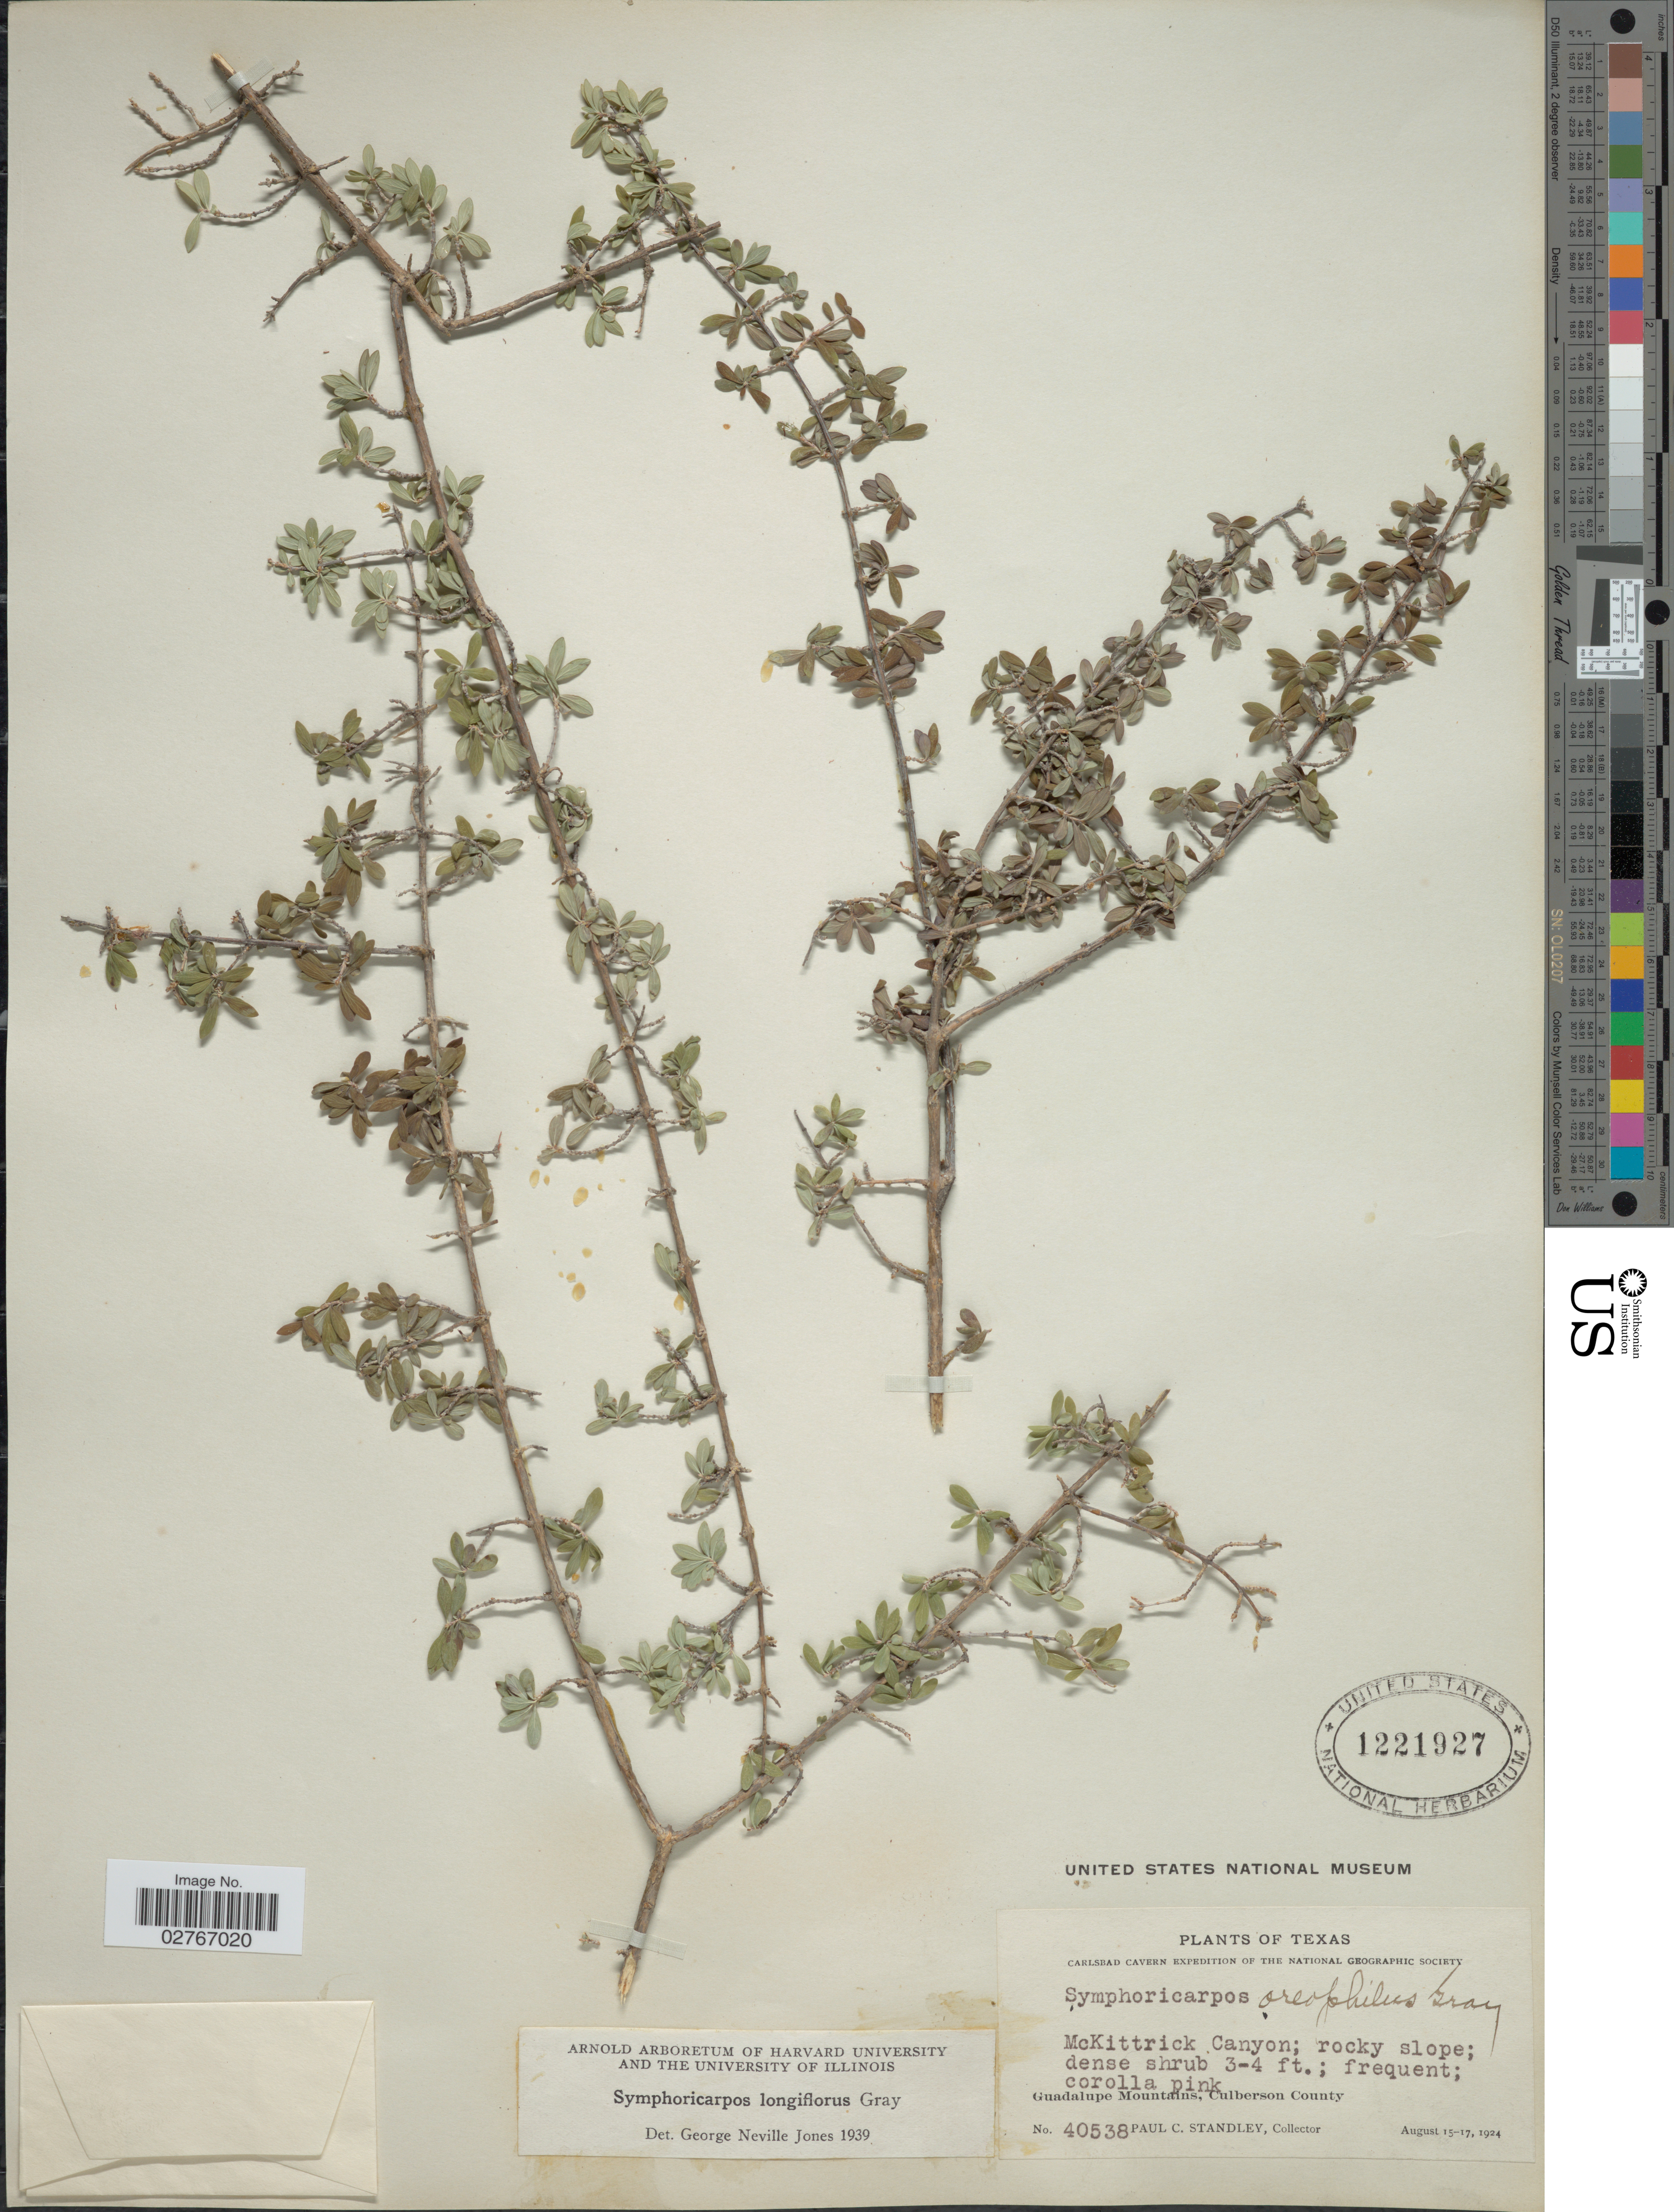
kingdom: Plantae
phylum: Tracheophyta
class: Magnoliopsida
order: Dipsacales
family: Caprifoliaceae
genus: Symphoricarpos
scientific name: Symphoricarpos longiflorus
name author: A. Gray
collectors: P. C. Standley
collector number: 40538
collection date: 1924-08-15/1924-08-17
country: United States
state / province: Texas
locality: McKittrick Canyon. Guadalupe Mountains, Culberson County.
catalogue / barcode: US 1221927